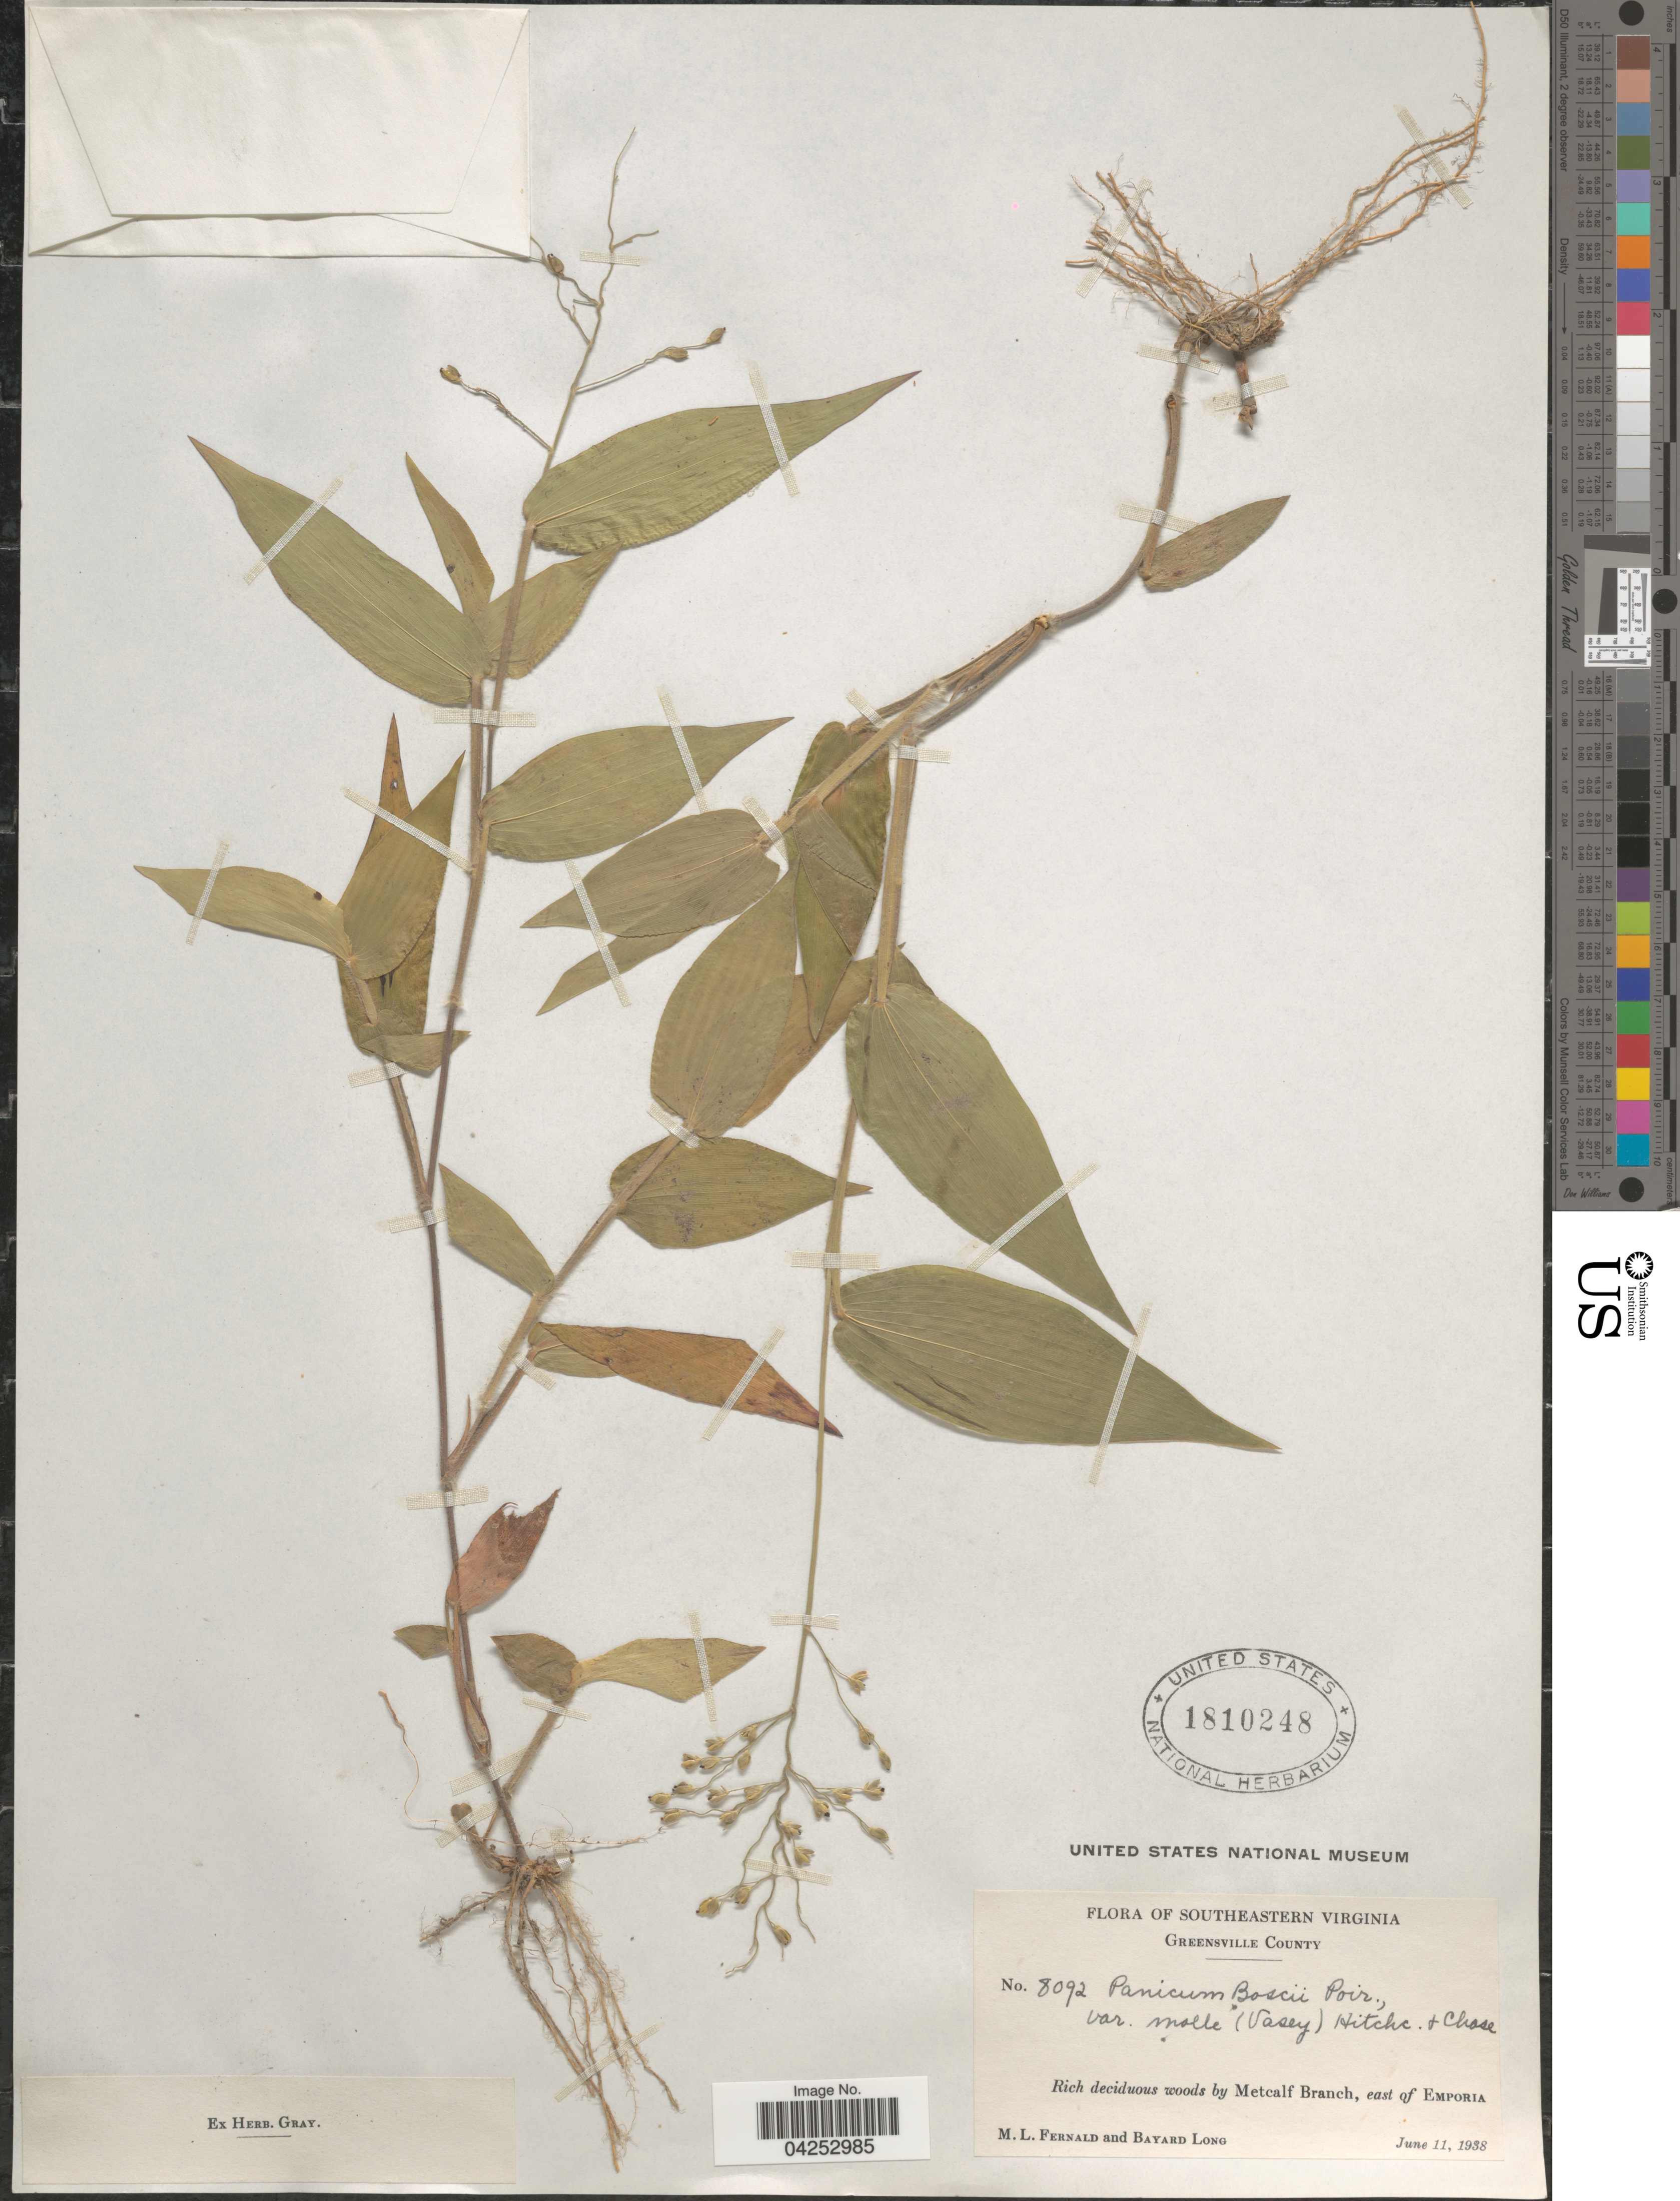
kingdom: Plantae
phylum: Tracheophyta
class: Liliopsida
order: Poales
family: Poaceae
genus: Dichanthelium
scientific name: Dichanthelium boscii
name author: (Poir.) Gould & C.A. Clark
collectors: M. L. Fernald & B. Long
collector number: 8092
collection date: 1938-06-11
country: United States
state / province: Virginia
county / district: Greensville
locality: Southeastern Virginia. Greensville County. Rich deciduous woods by Metcalf Branch, east of Emporia.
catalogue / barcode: US 1810248